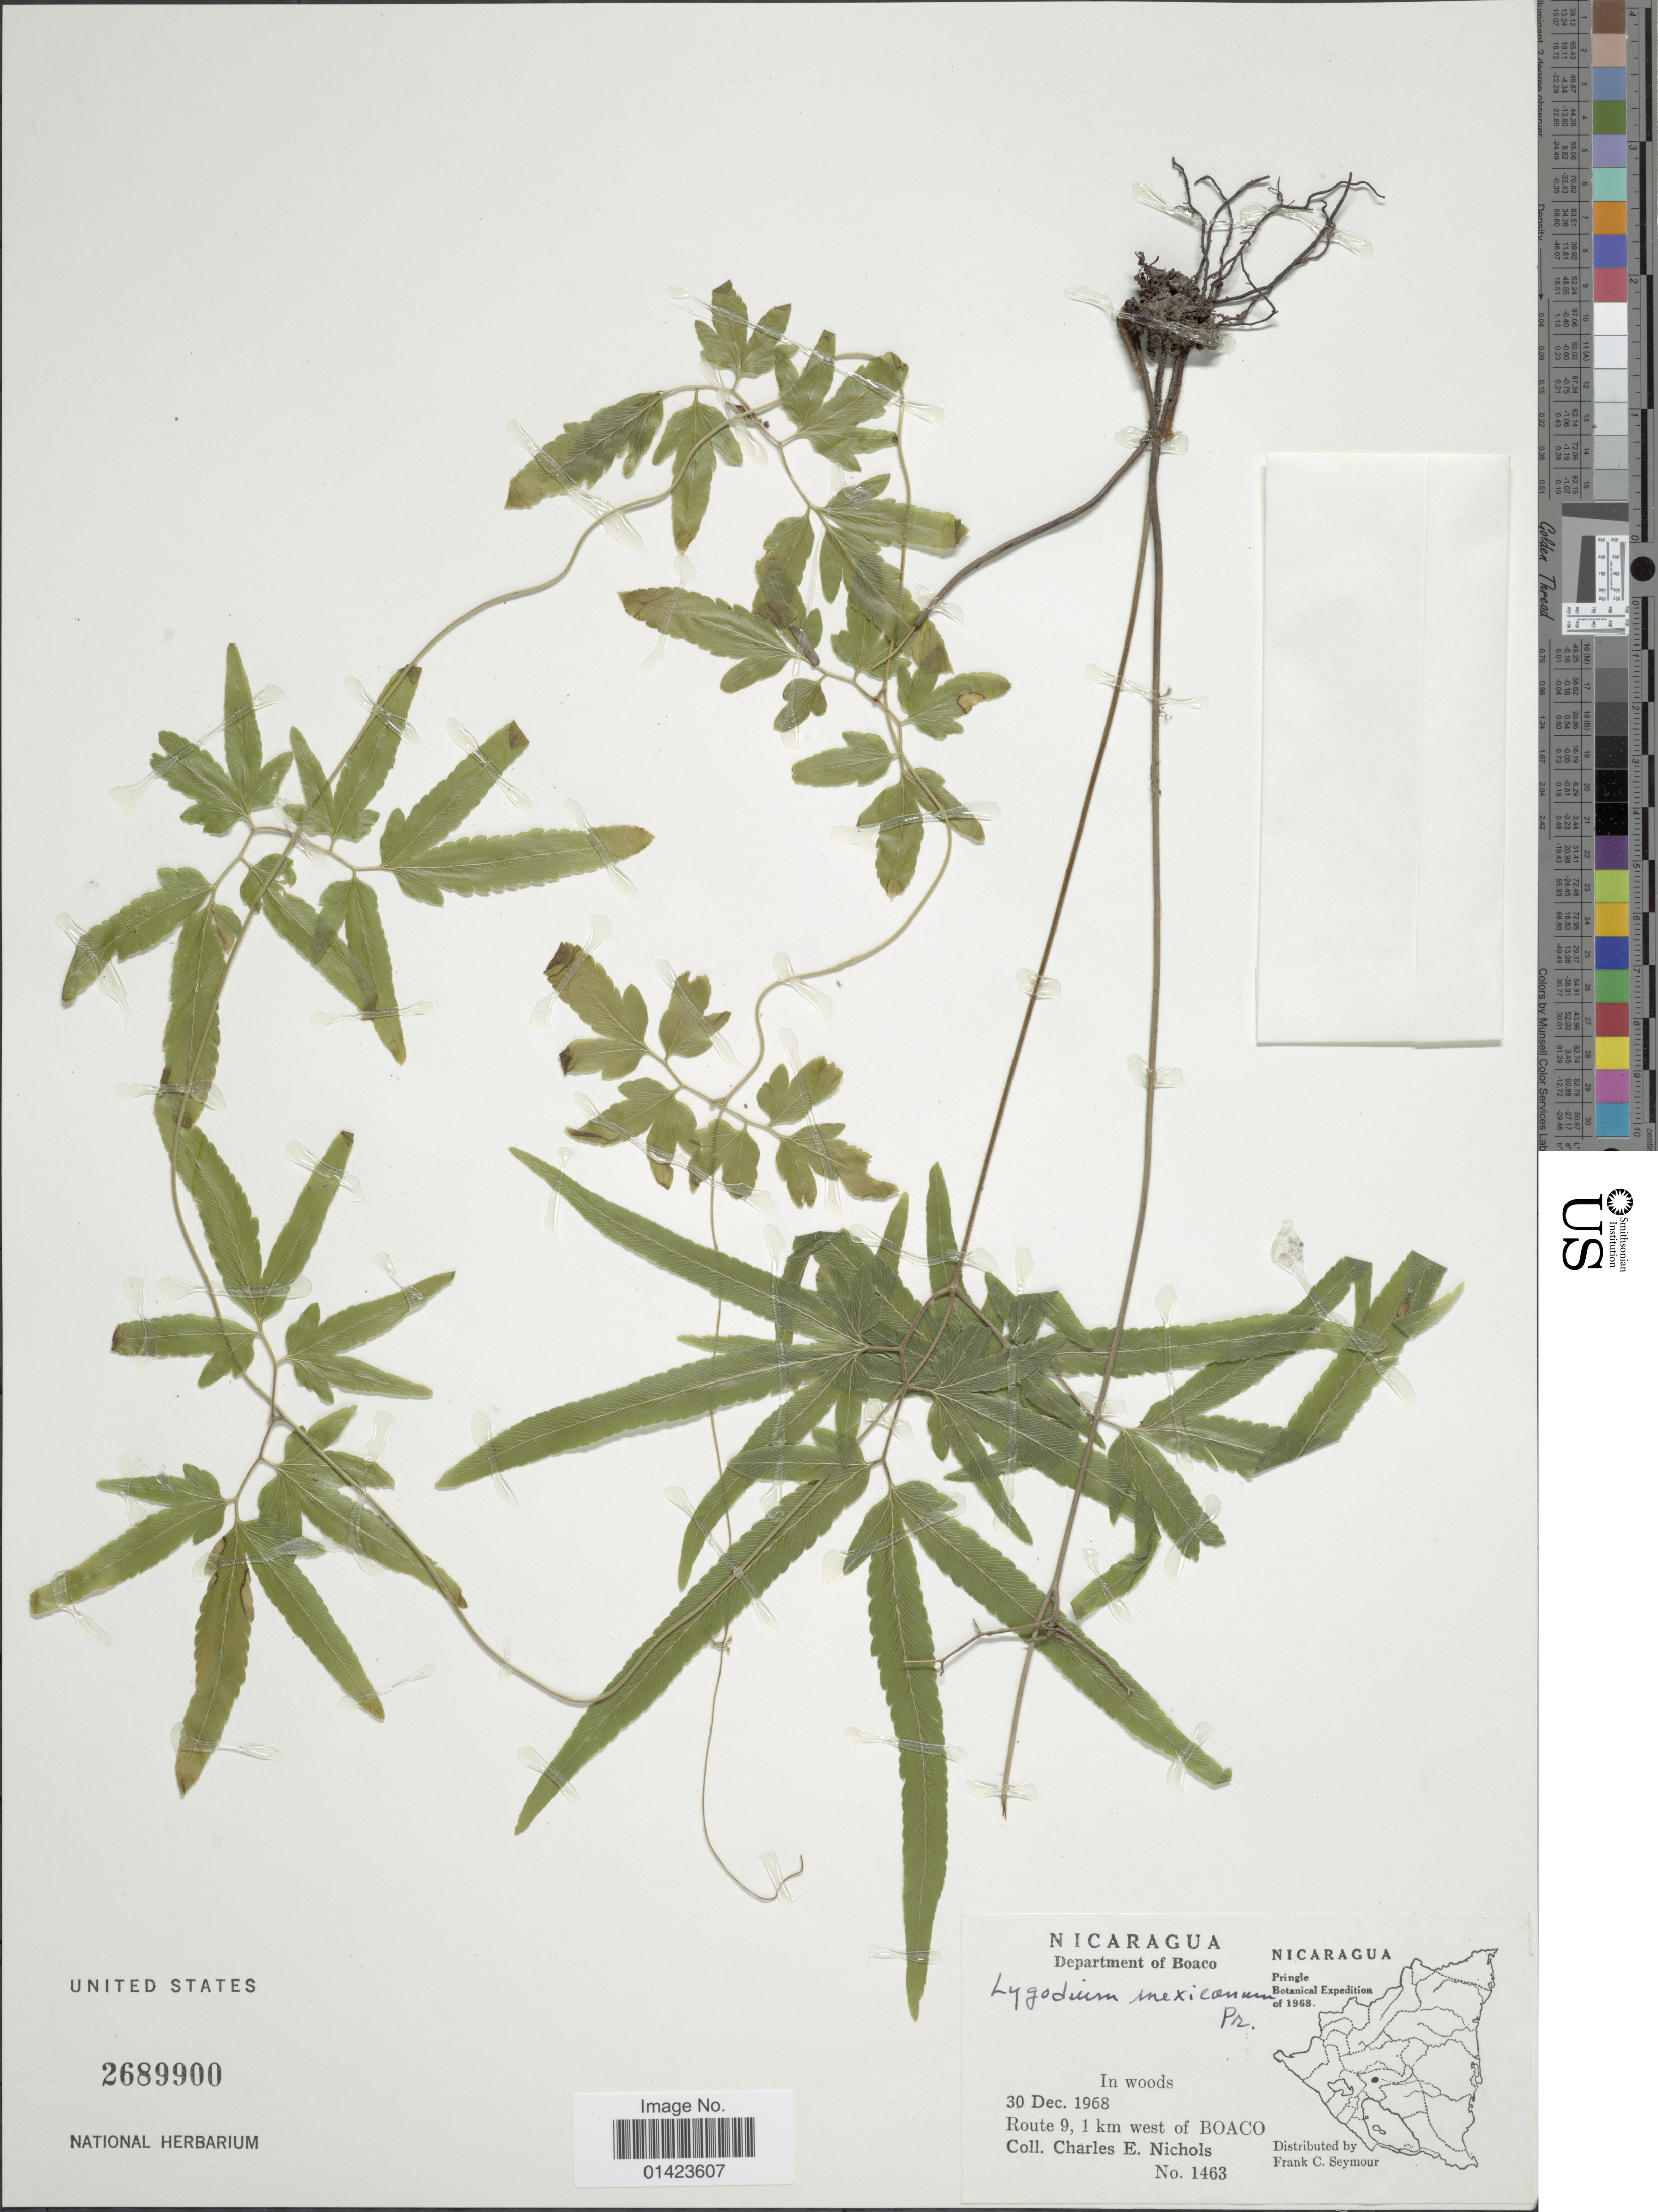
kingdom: Plantae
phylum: Tracheophyta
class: Polypodiopsida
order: Schizaeales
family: Lygodiaceae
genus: Lygodium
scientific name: Lygodium venustum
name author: Sw.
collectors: C. Nichols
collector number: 1463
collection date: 1968-12-30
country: Nicaragua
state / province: Boaco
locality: Department of Boaco, route 9, 1km west of Boaco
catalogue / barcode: US 2689900